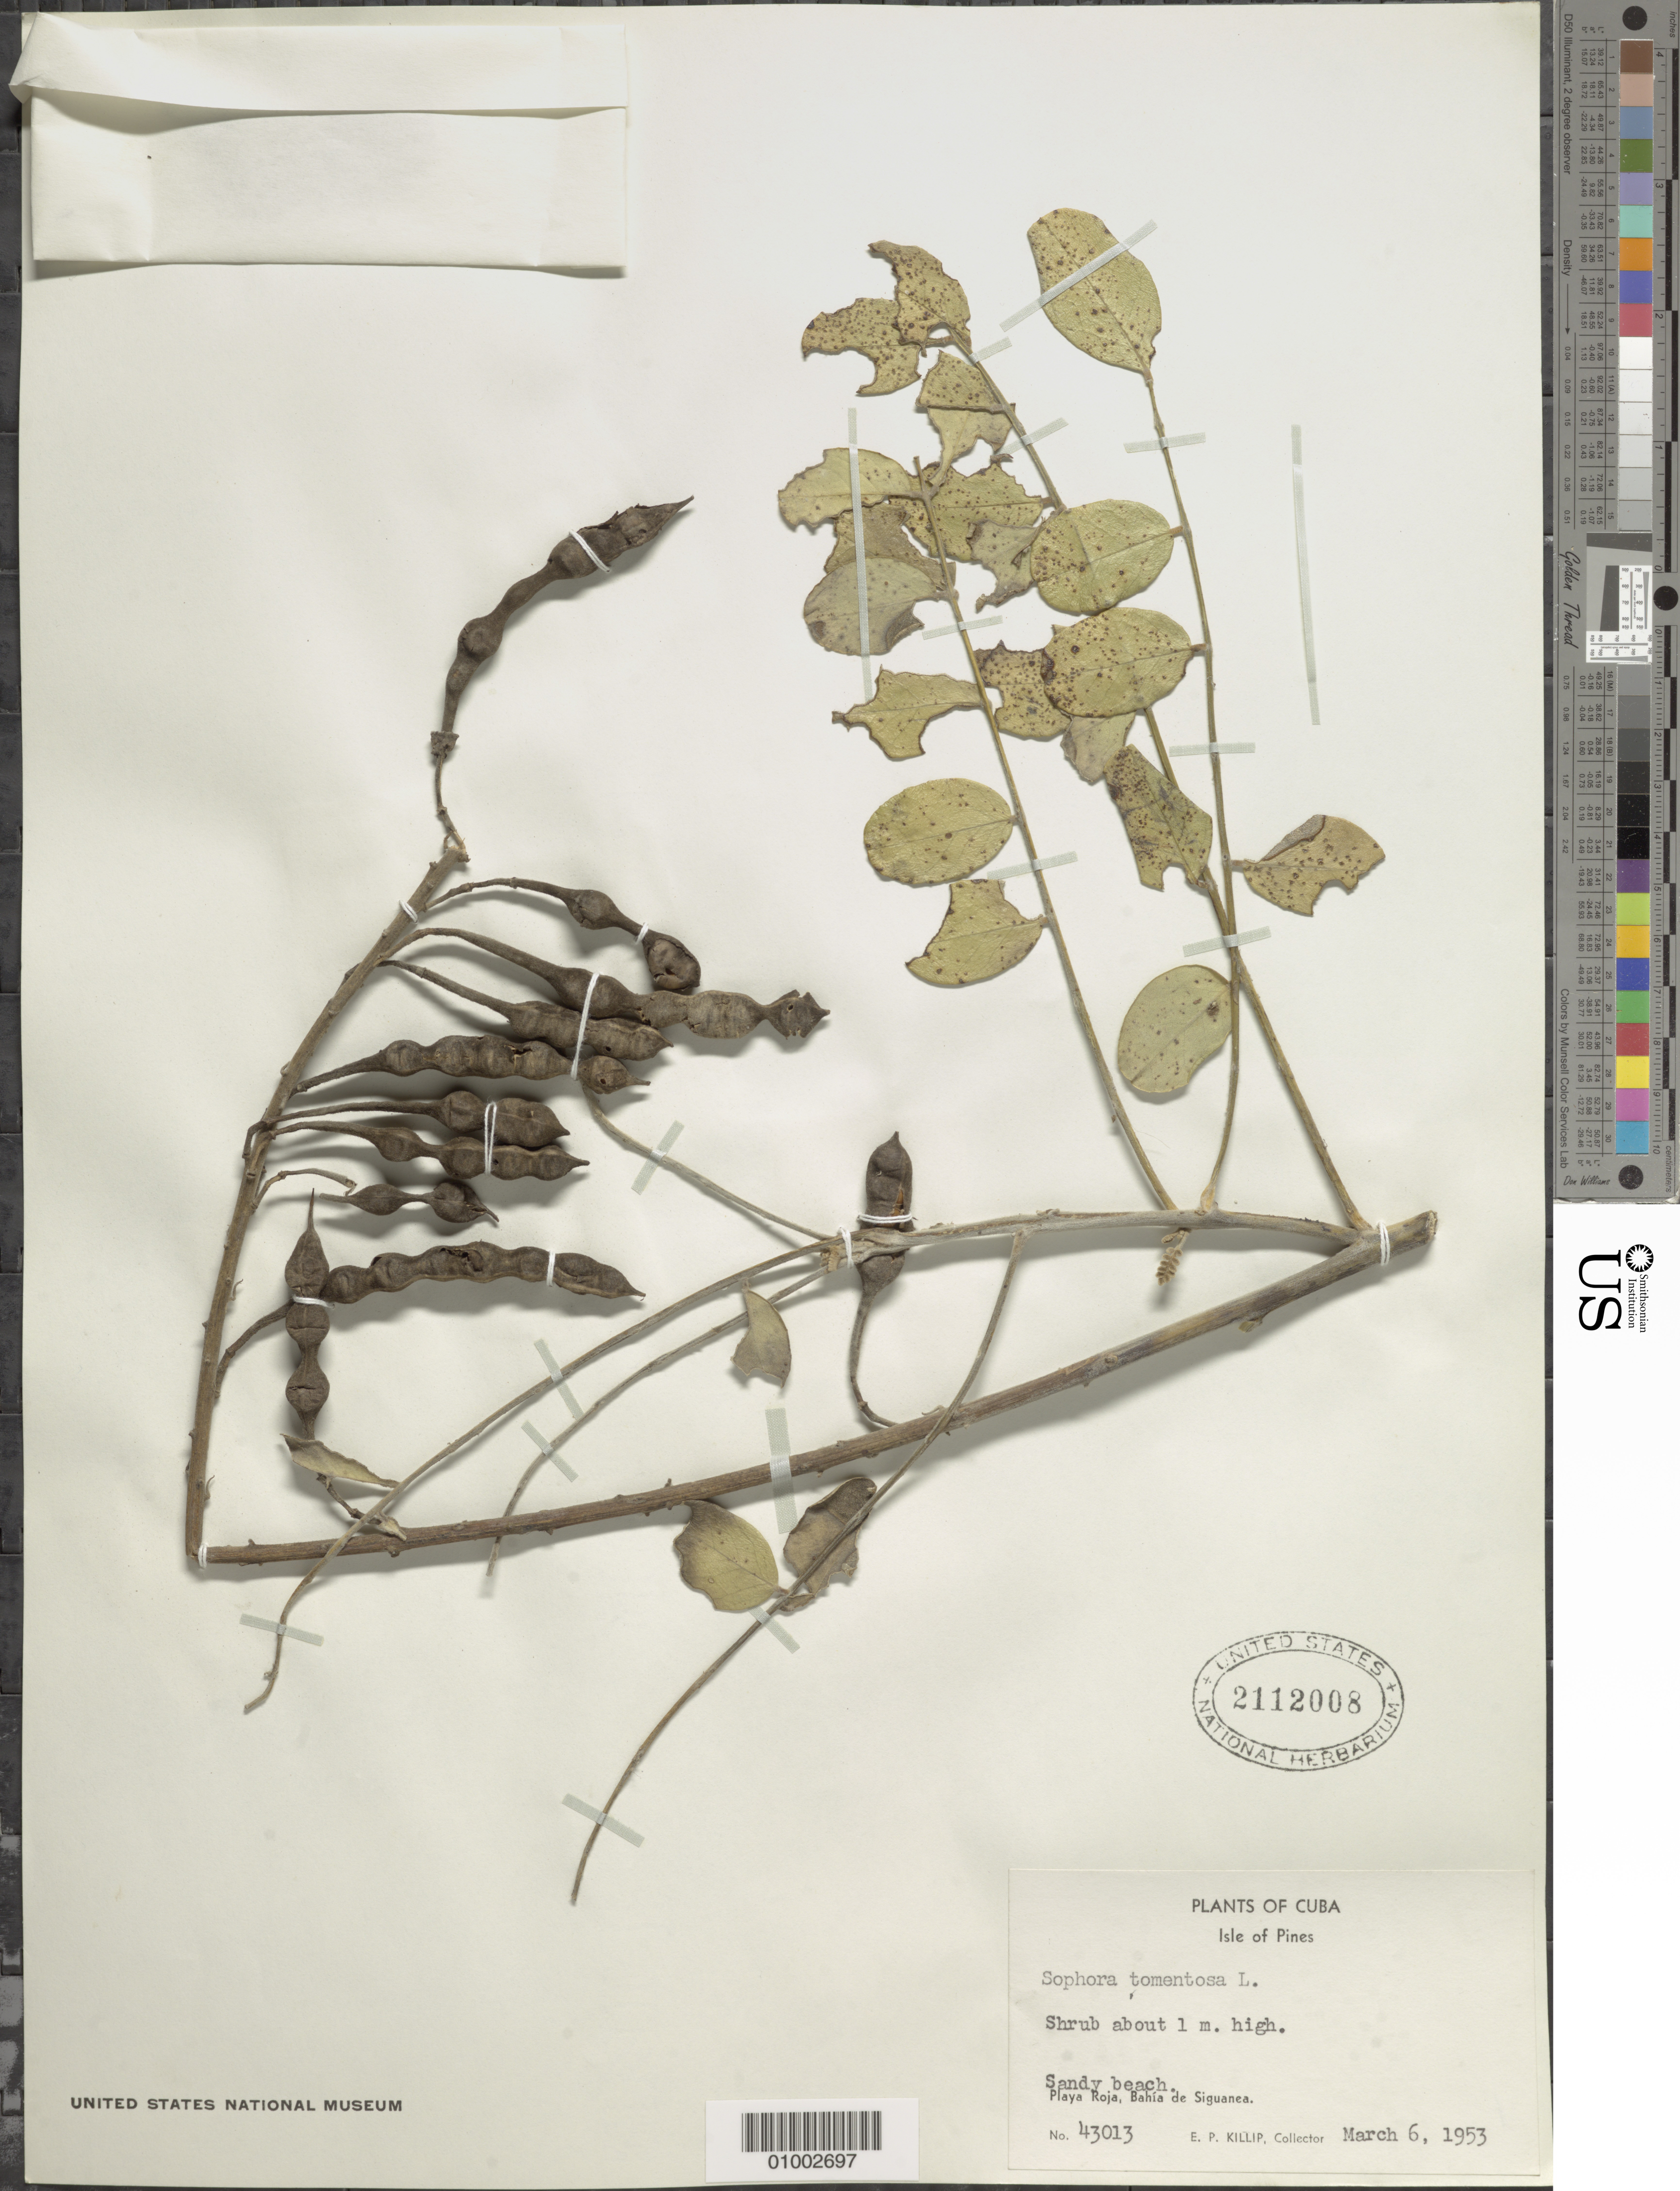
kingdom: Plantae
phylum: Tracheophyta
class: Magnoliopsida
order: Fabales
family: Fabaceae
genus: Sophora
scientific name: Sophora tomentosa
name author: L.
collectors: E. P. Killip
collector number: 43013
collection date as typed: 06 Mar 1953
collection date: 1953-03-06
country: Cuba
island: Isla de la Juventud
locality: Sandy beach, Playa Roja, Bahia de Siguanea, Isle of Pines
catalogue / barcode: US 2112008